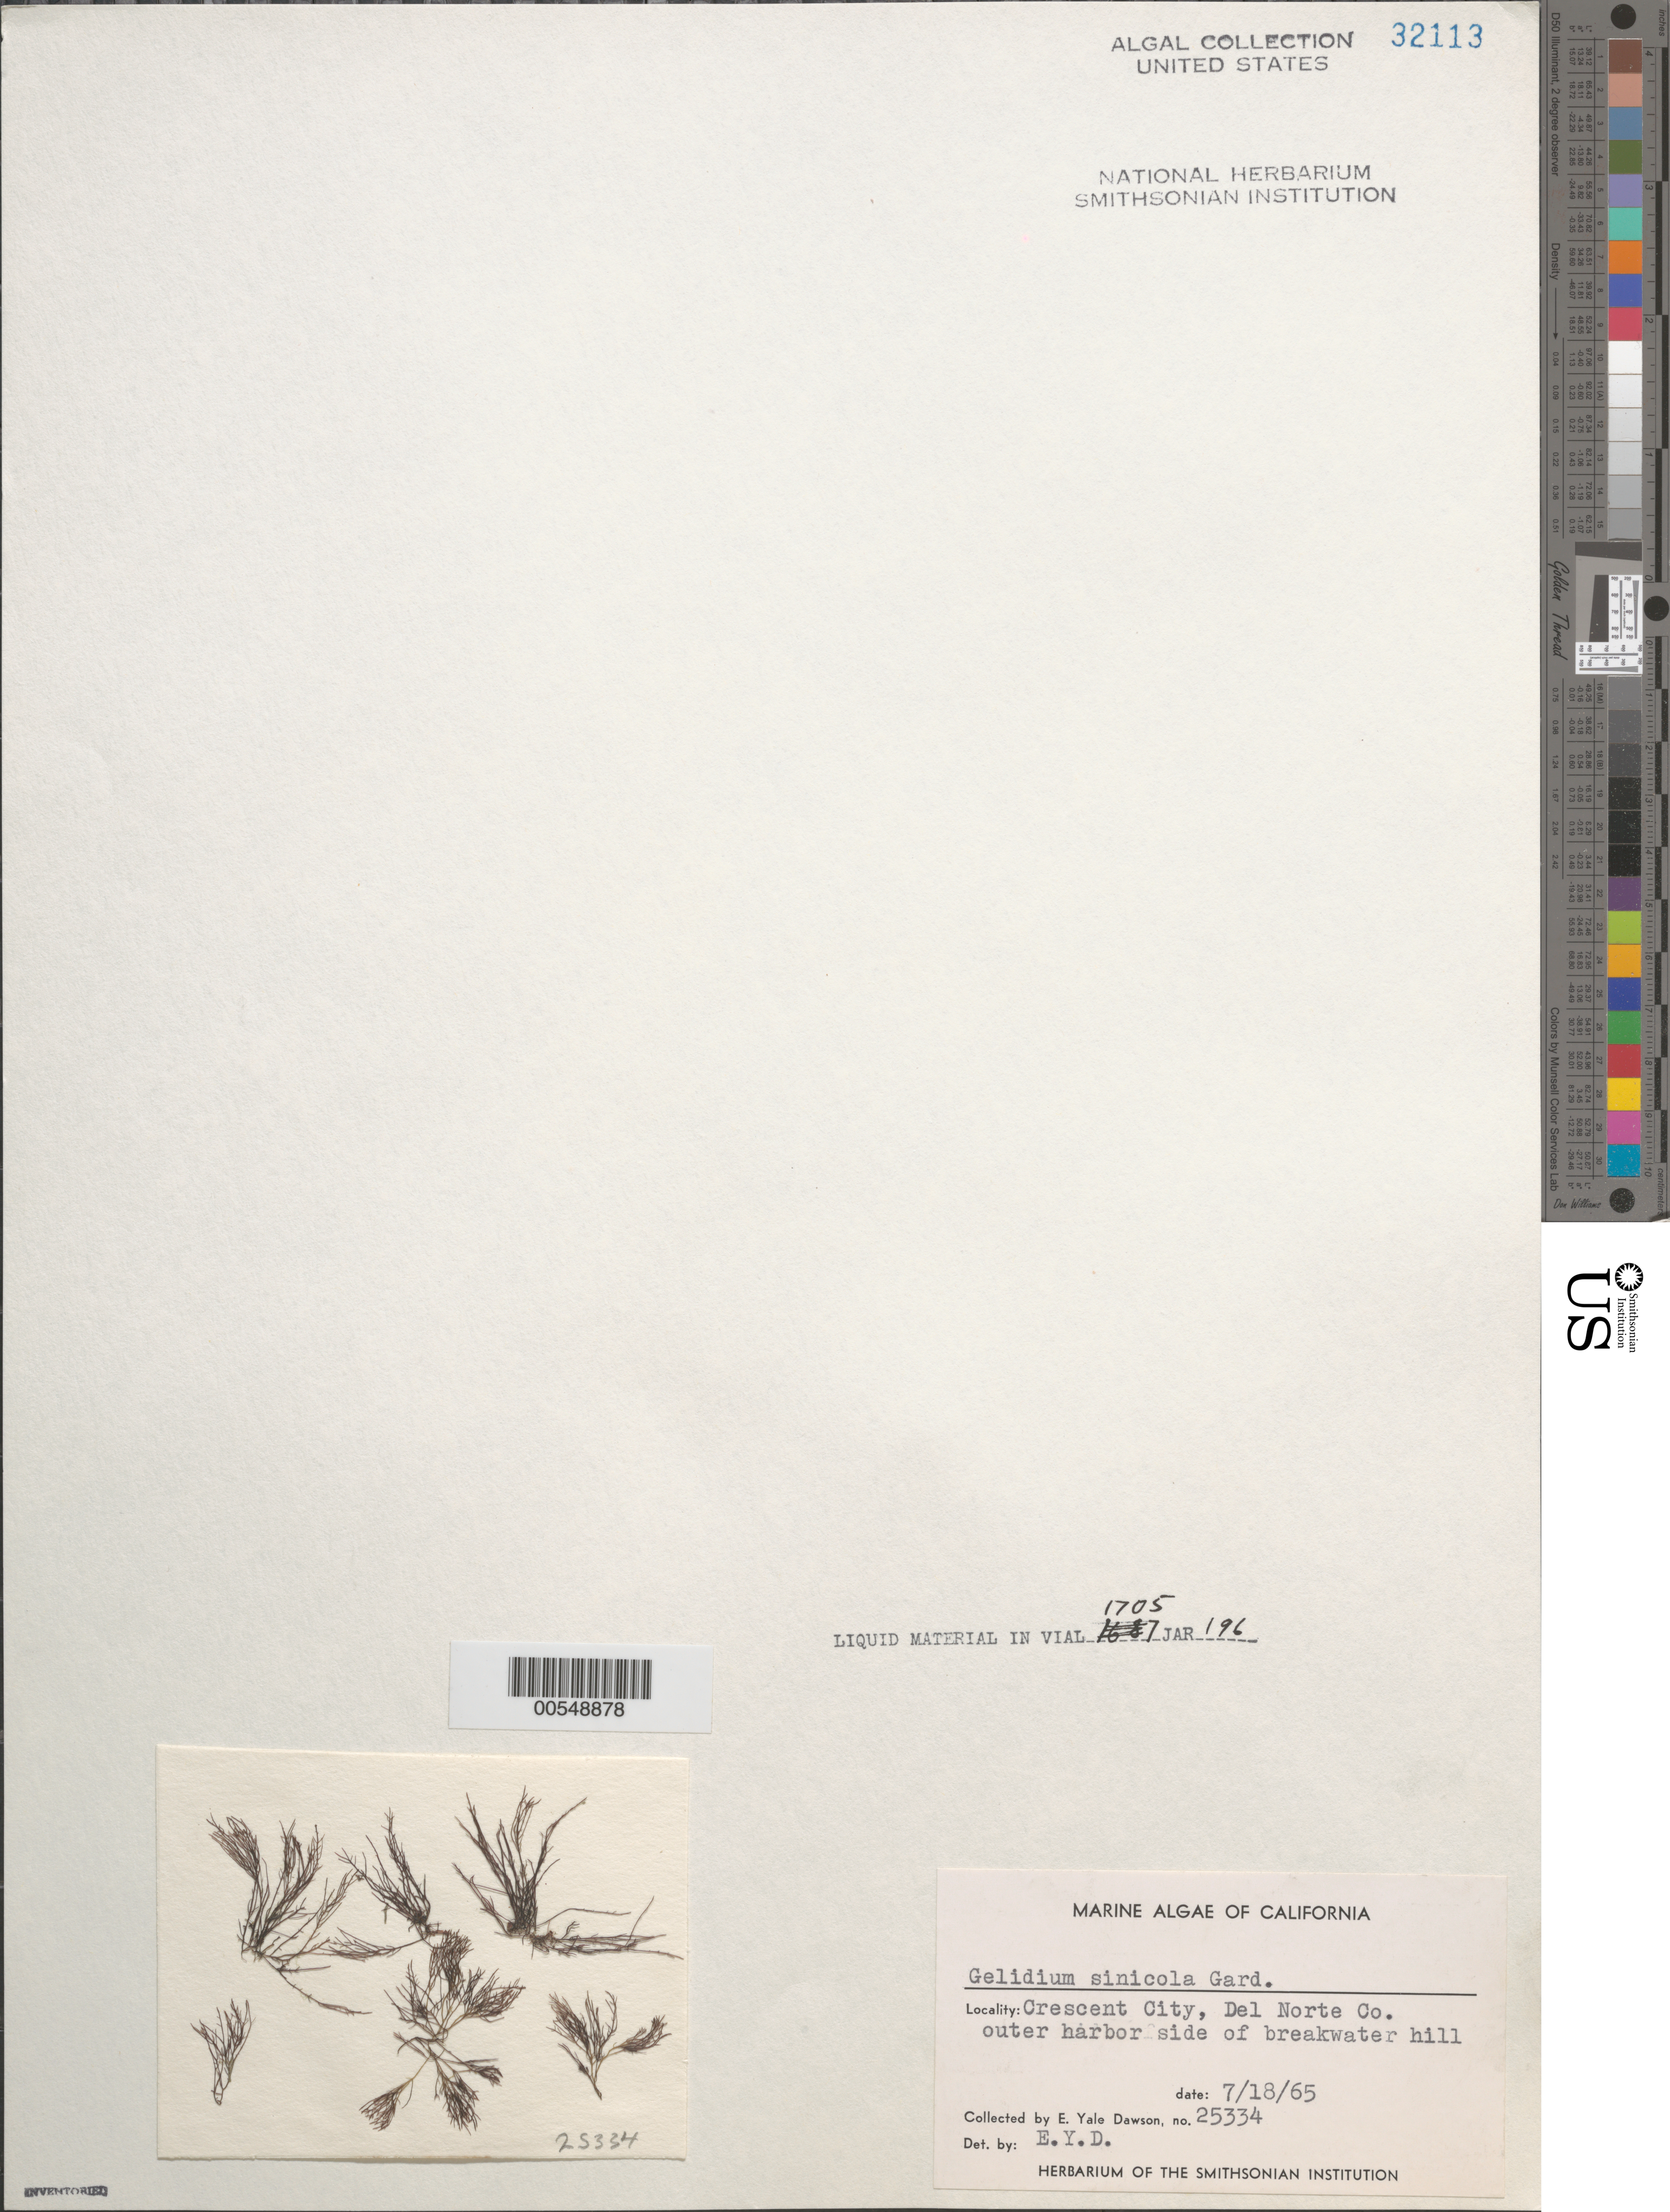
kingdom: Plantae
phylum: Rhodophyta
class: Florideophyceae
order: Gelidiales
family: Gelidiaceae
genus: Gelidium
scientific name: Gelidium sinicola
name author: N.L. Gardner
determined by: Dawson, E. Y.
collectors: E. Y. Dawson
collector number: EYD 25334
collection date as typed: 18 Jun 1965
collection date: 1965-06-18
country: United States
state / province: California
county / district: Del Norte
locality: Crescent City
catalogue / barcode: US 32113